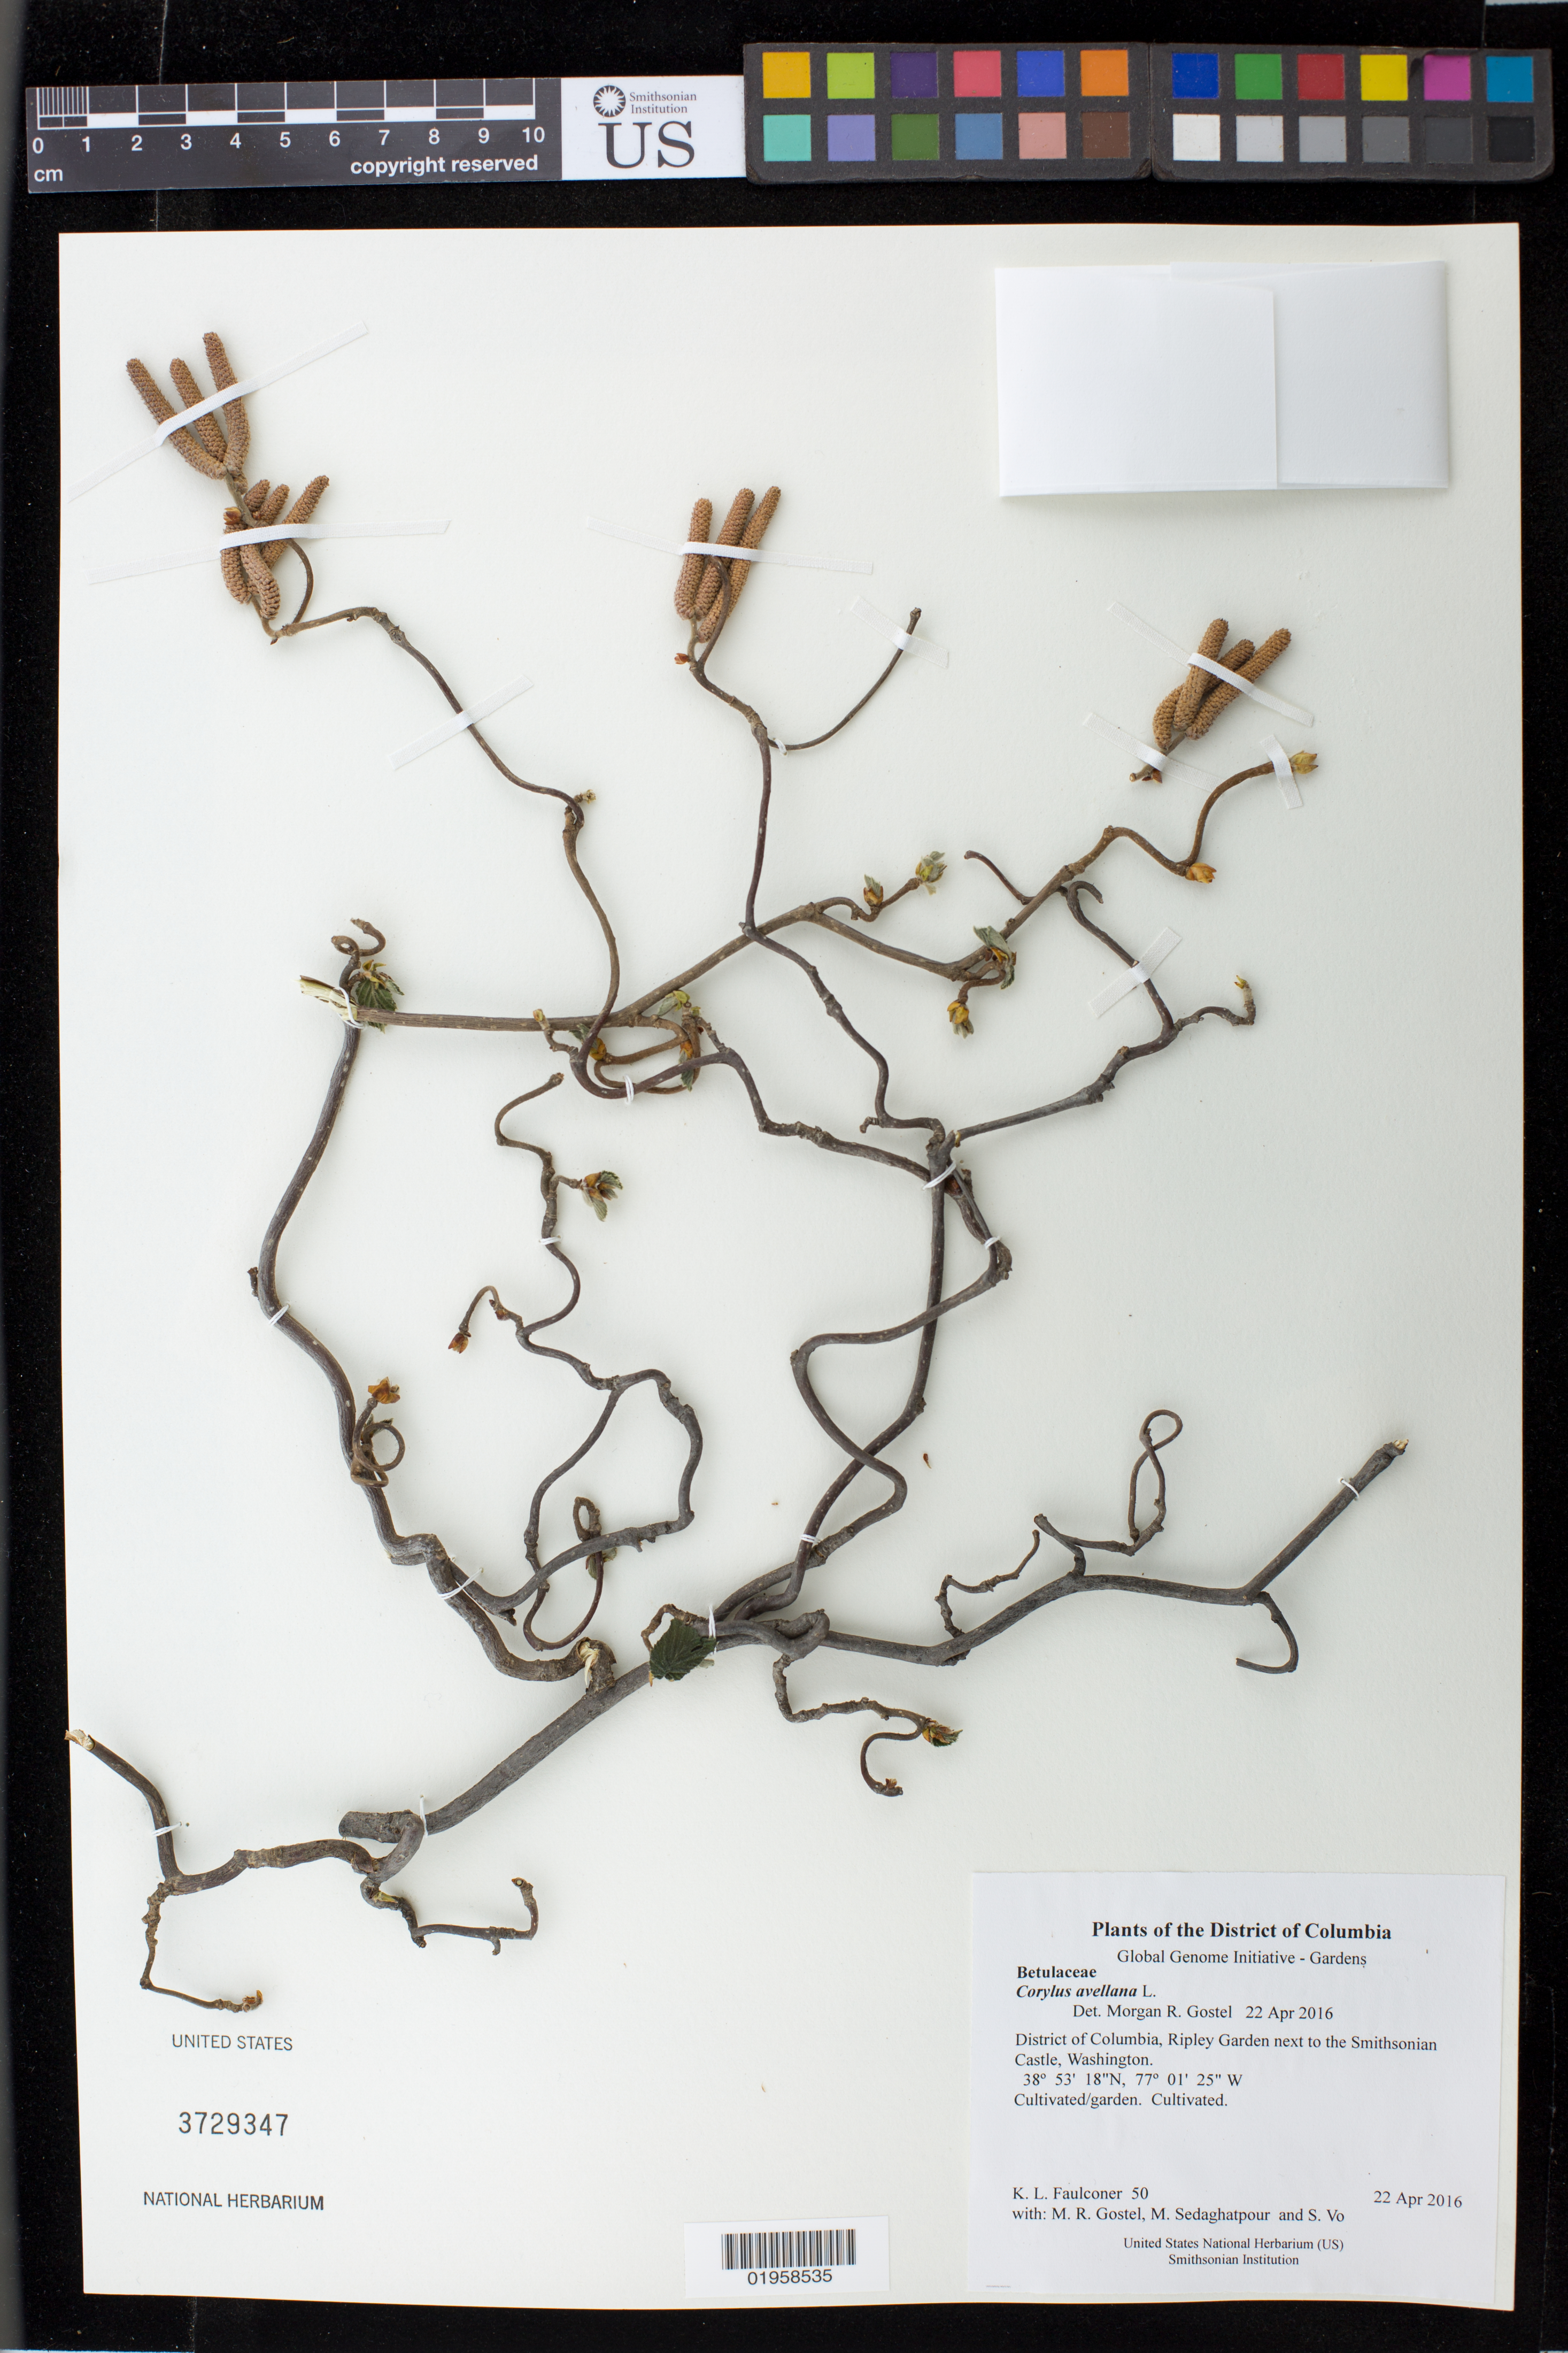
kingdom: Plantae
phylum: Tracheophyta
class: Magnoliopsida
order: Fagales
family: Betulaceae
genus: Corylus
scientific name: Corylus avellana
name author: L.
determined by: Gostel, Morgan R., (BRIT), Botanical Research Institute of Texas (UNITED STATES)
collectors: K. L. Faulconer, M. R. Gostel, M. Sedaghatpour & S. Vo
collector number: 50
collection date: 2016-04-22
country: United States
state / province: District of Columbia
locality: Ripley Garden next to the Smithsonian Castle, Washington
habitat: Cultivated/garden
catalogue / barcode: US 3729347